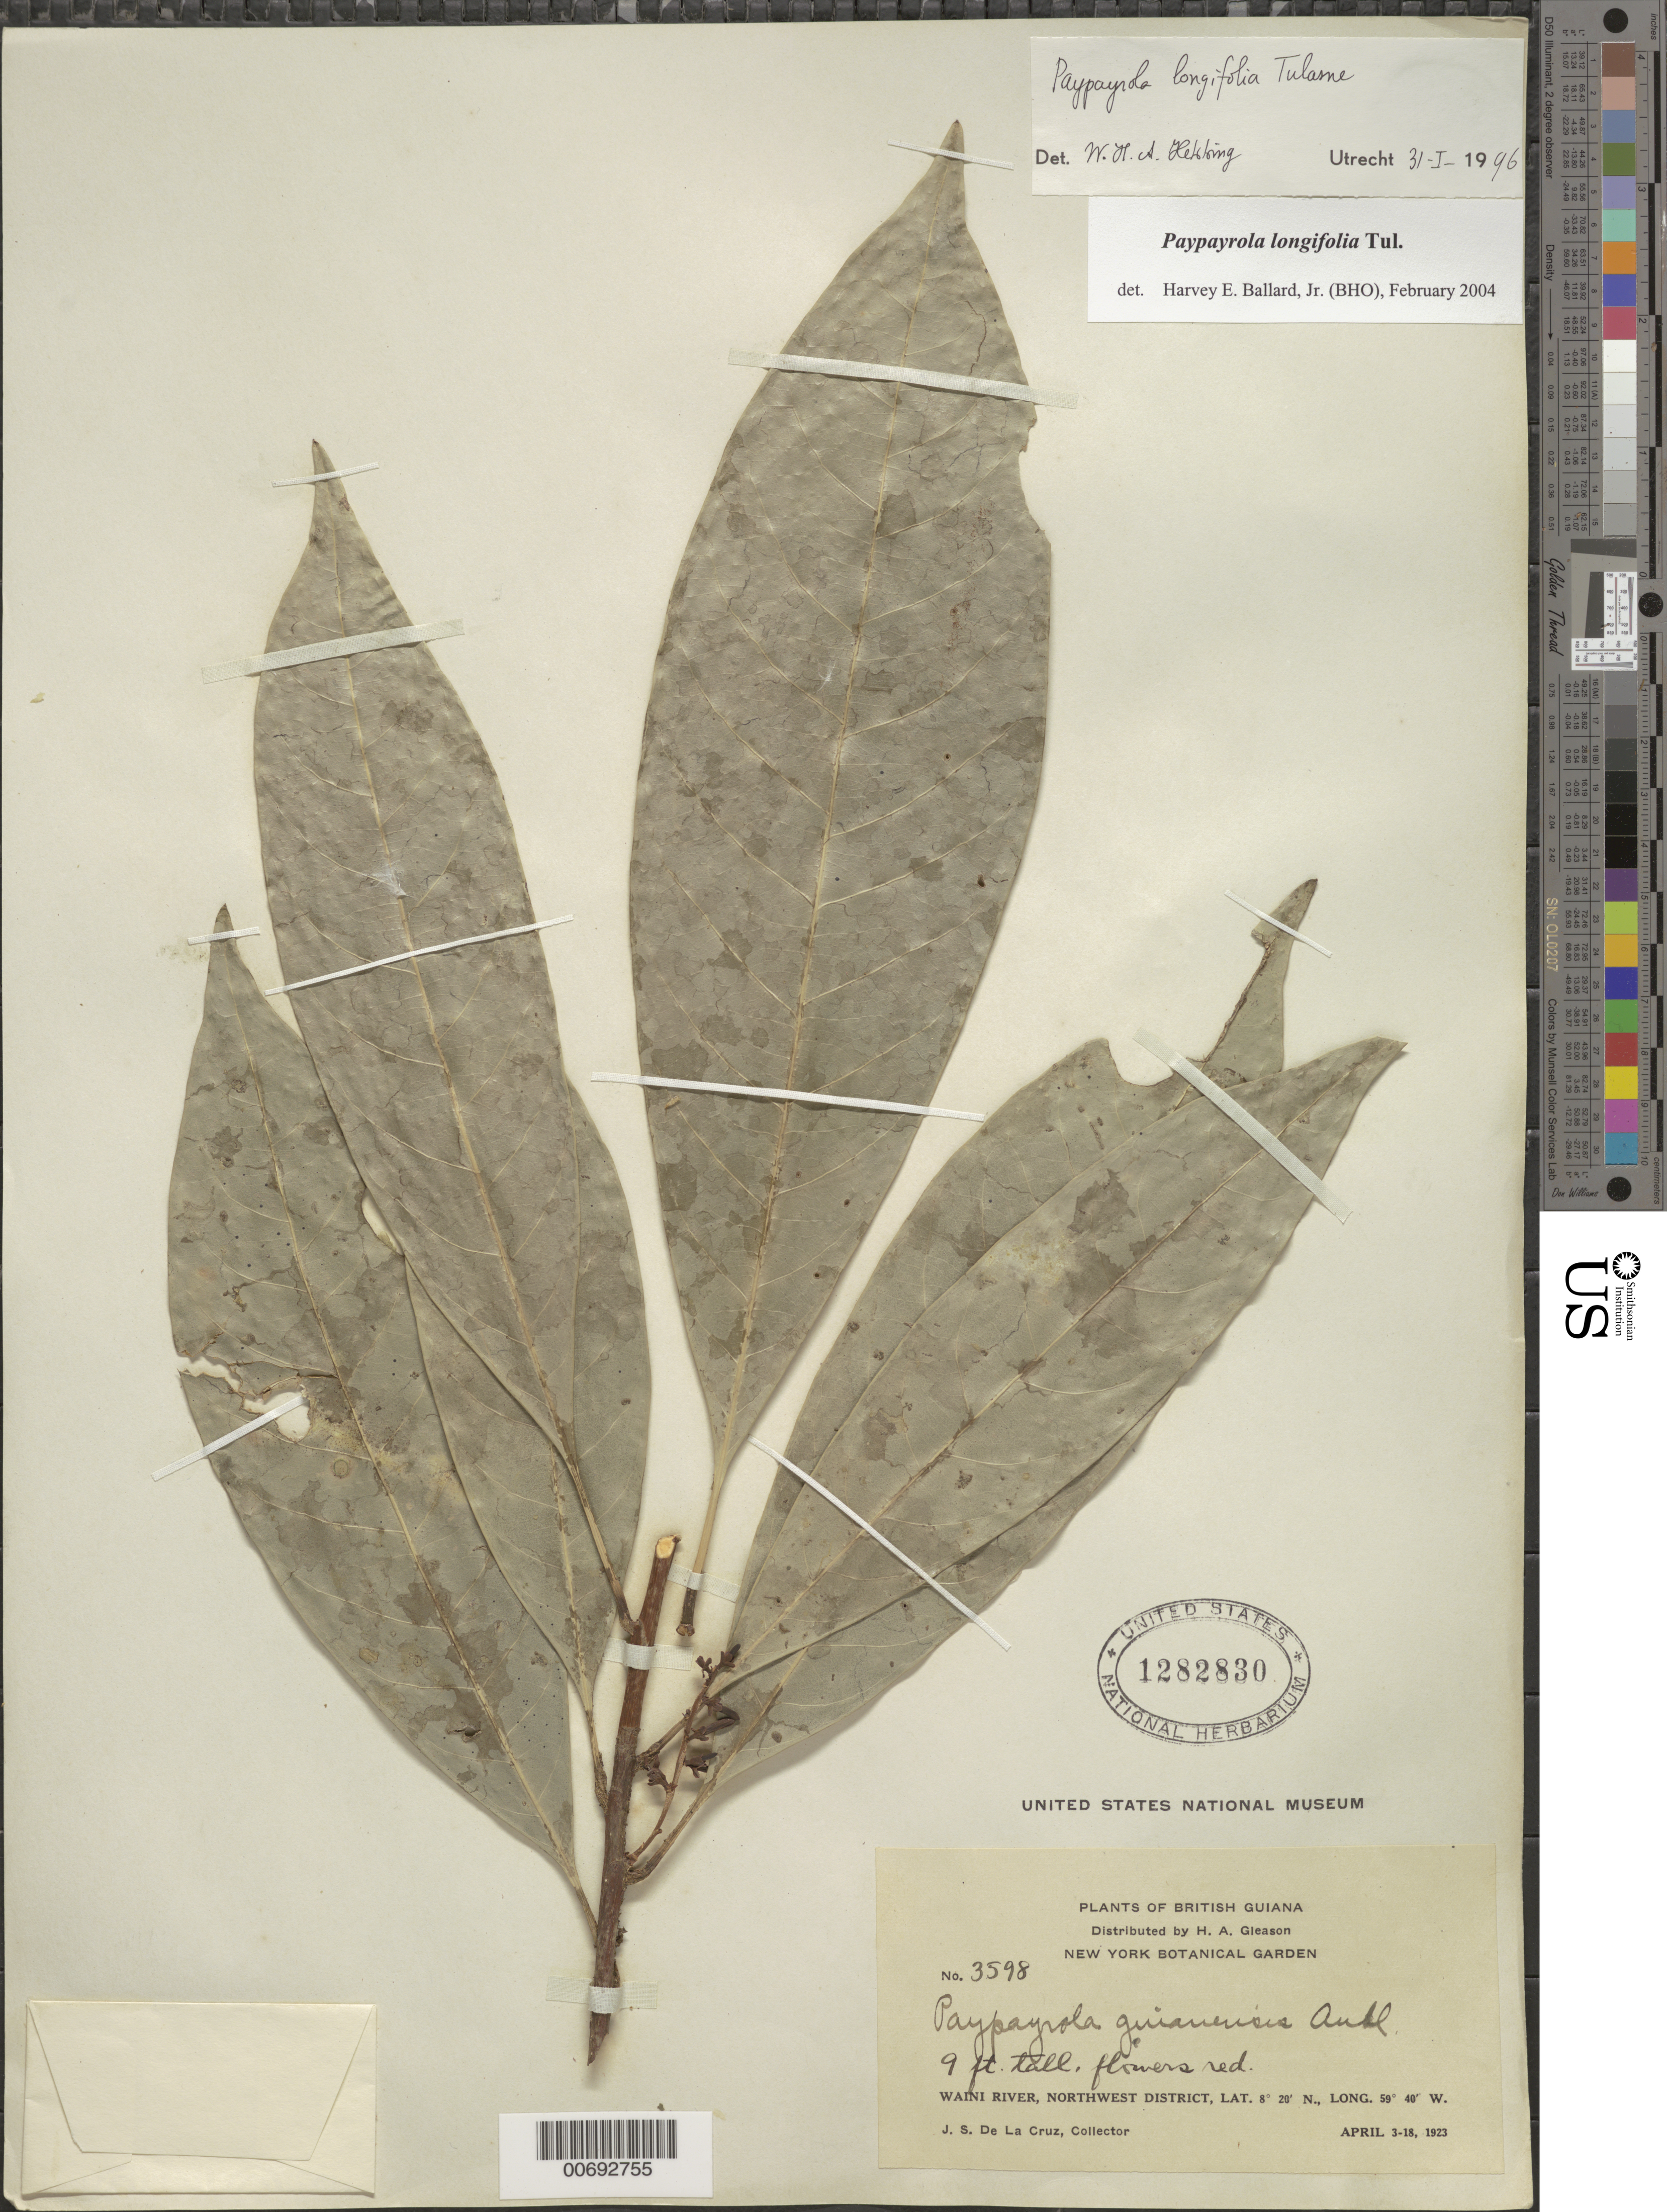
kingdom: Plantae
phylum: Tracheophyta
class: Magnoliopsida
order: Malpighiales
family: Violaceae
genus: Paypayrola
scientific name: Paypayrola longifolia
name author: Tul.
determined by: Ballard, Harvey E.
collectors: J. S. de la Cruz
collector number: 3598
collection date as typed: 3-Apr-23 to 18-Apr-23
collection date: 1923-04-03/1923-04-18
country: Guyana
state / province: Barima-Waini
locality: Waini R., NW District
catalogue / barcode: US 1282830